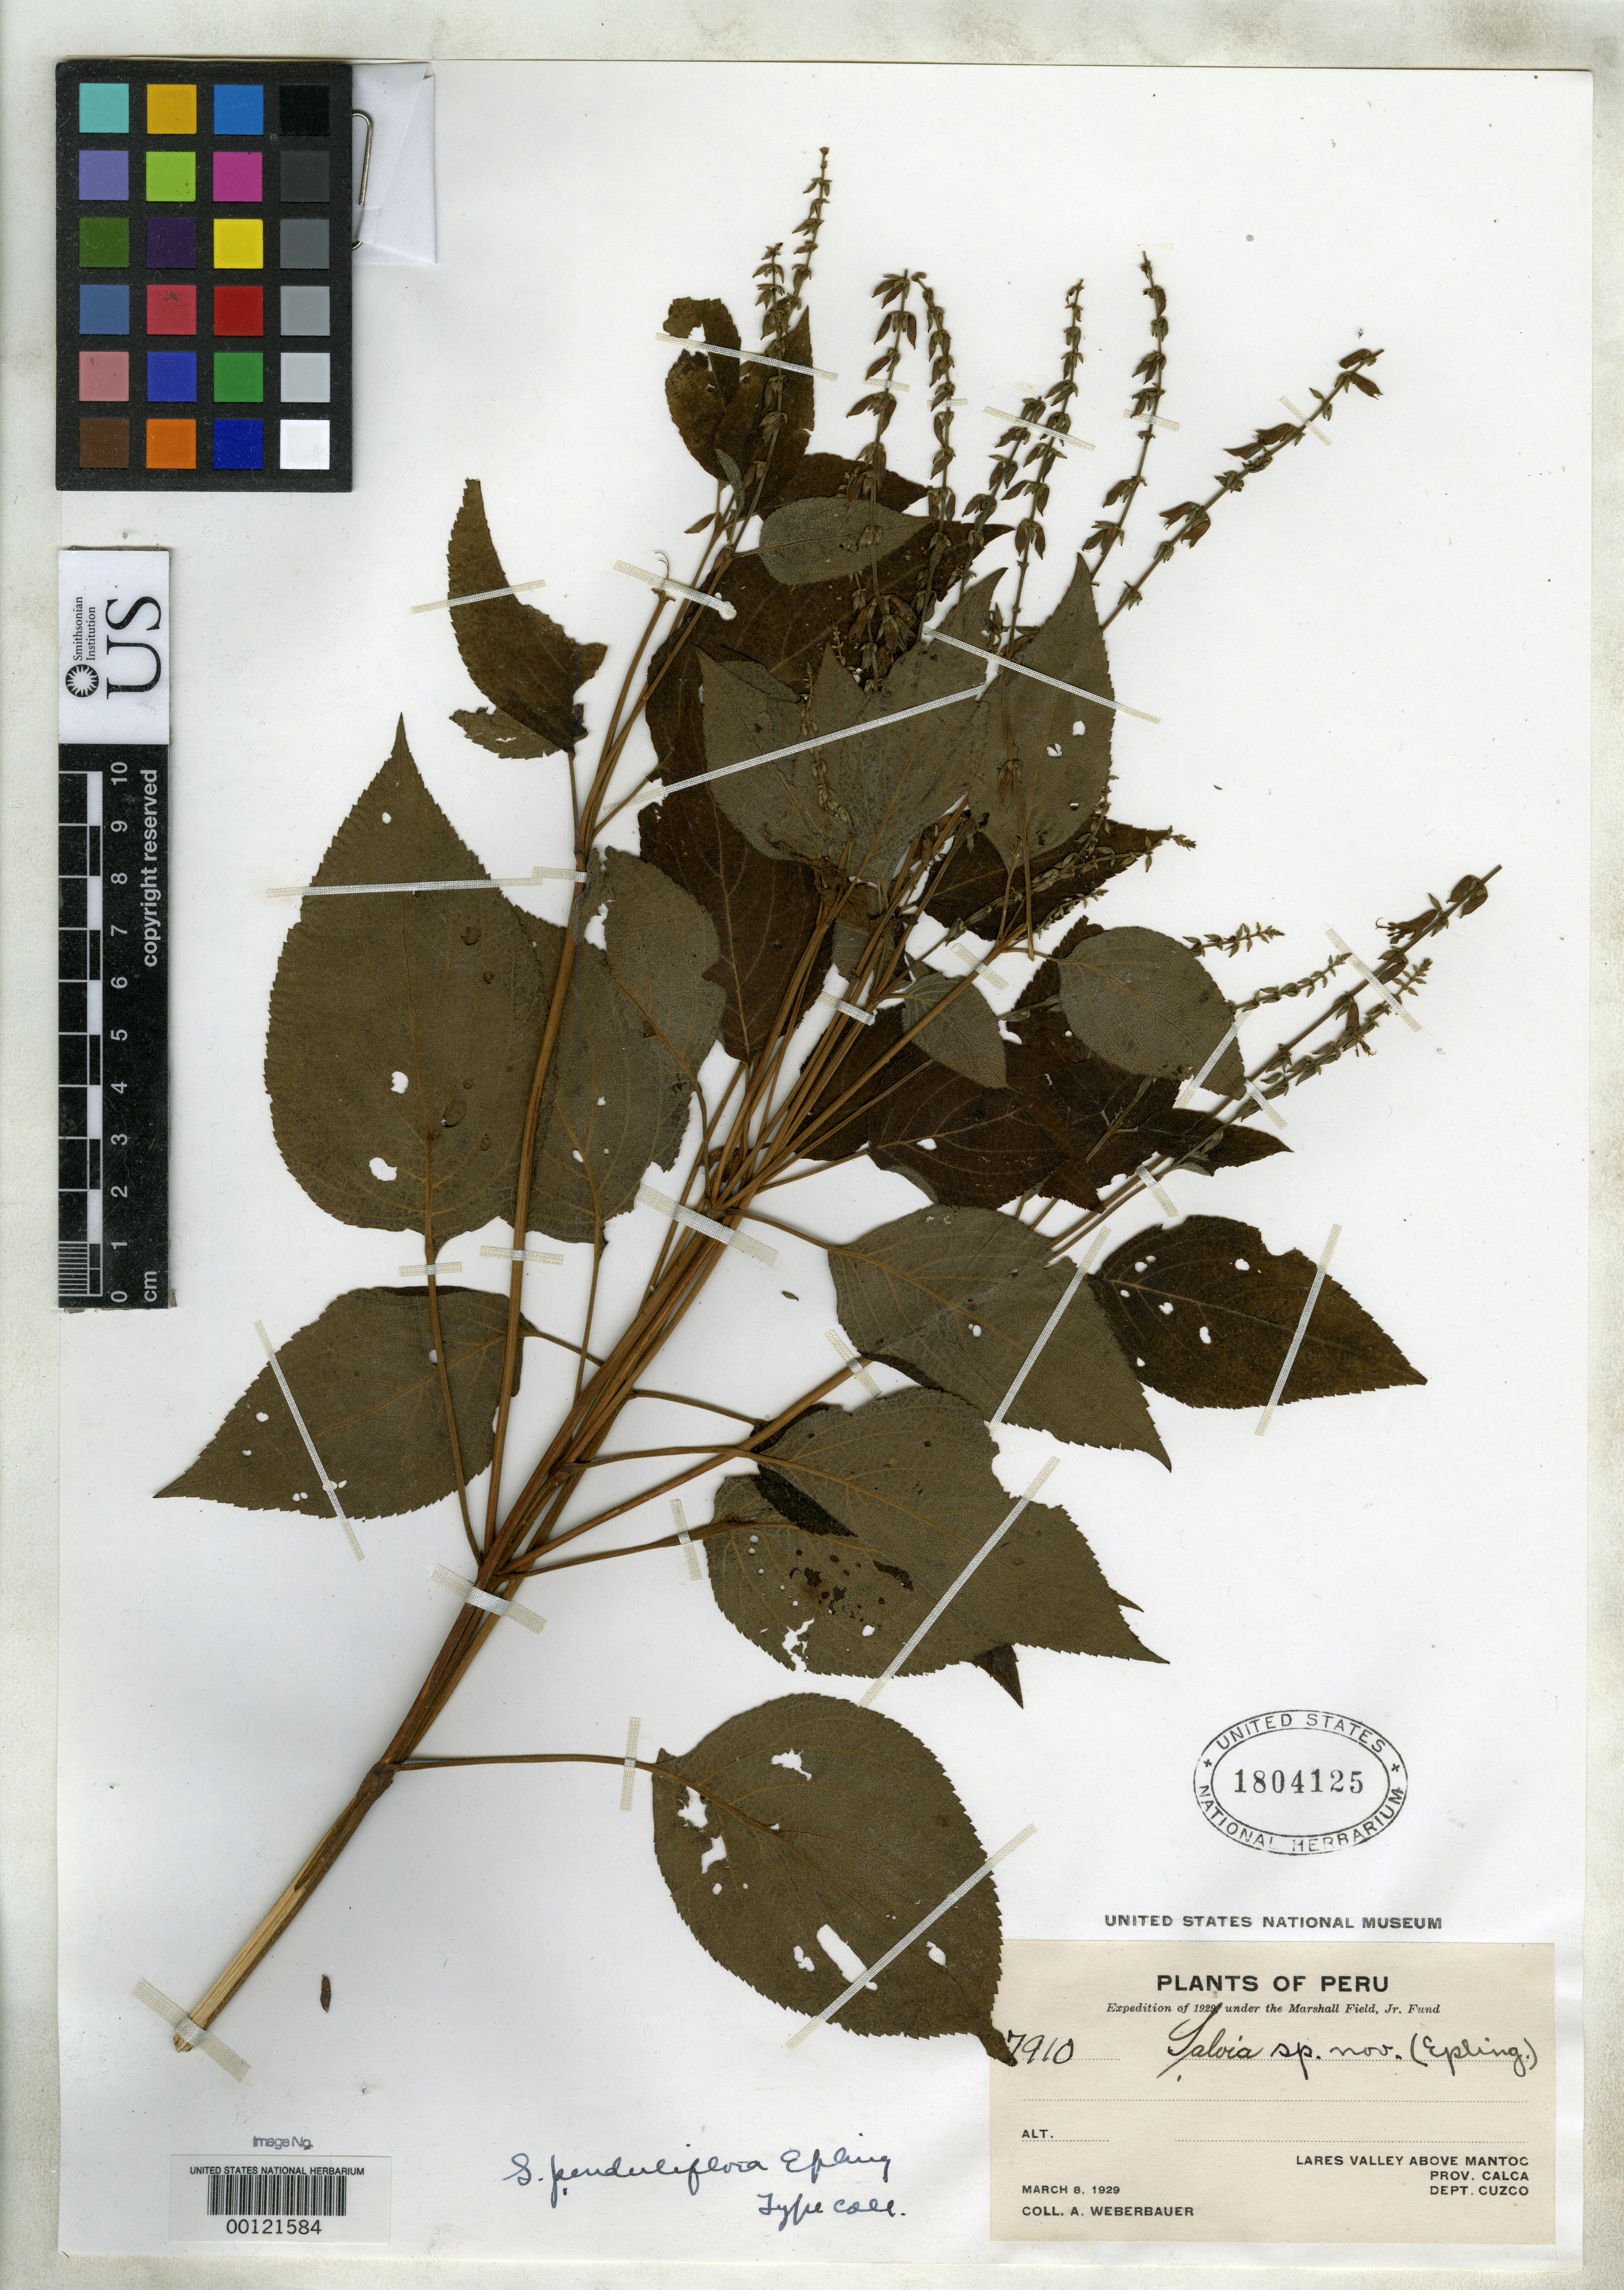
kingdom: Plantae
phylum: Tracheophyta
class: Magnoliopsida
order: Lamiales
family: Lamiaceae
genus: Salvia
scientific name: Salvia penduliflora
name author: Epling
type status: Isotype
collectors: A. Weberbauer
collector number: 7910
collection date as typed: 08 Mar 1929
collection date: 1929-03-08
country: Peru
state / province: Cusco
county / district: Calca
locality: Lares Valley above Mantoc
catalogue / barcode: US 1804125